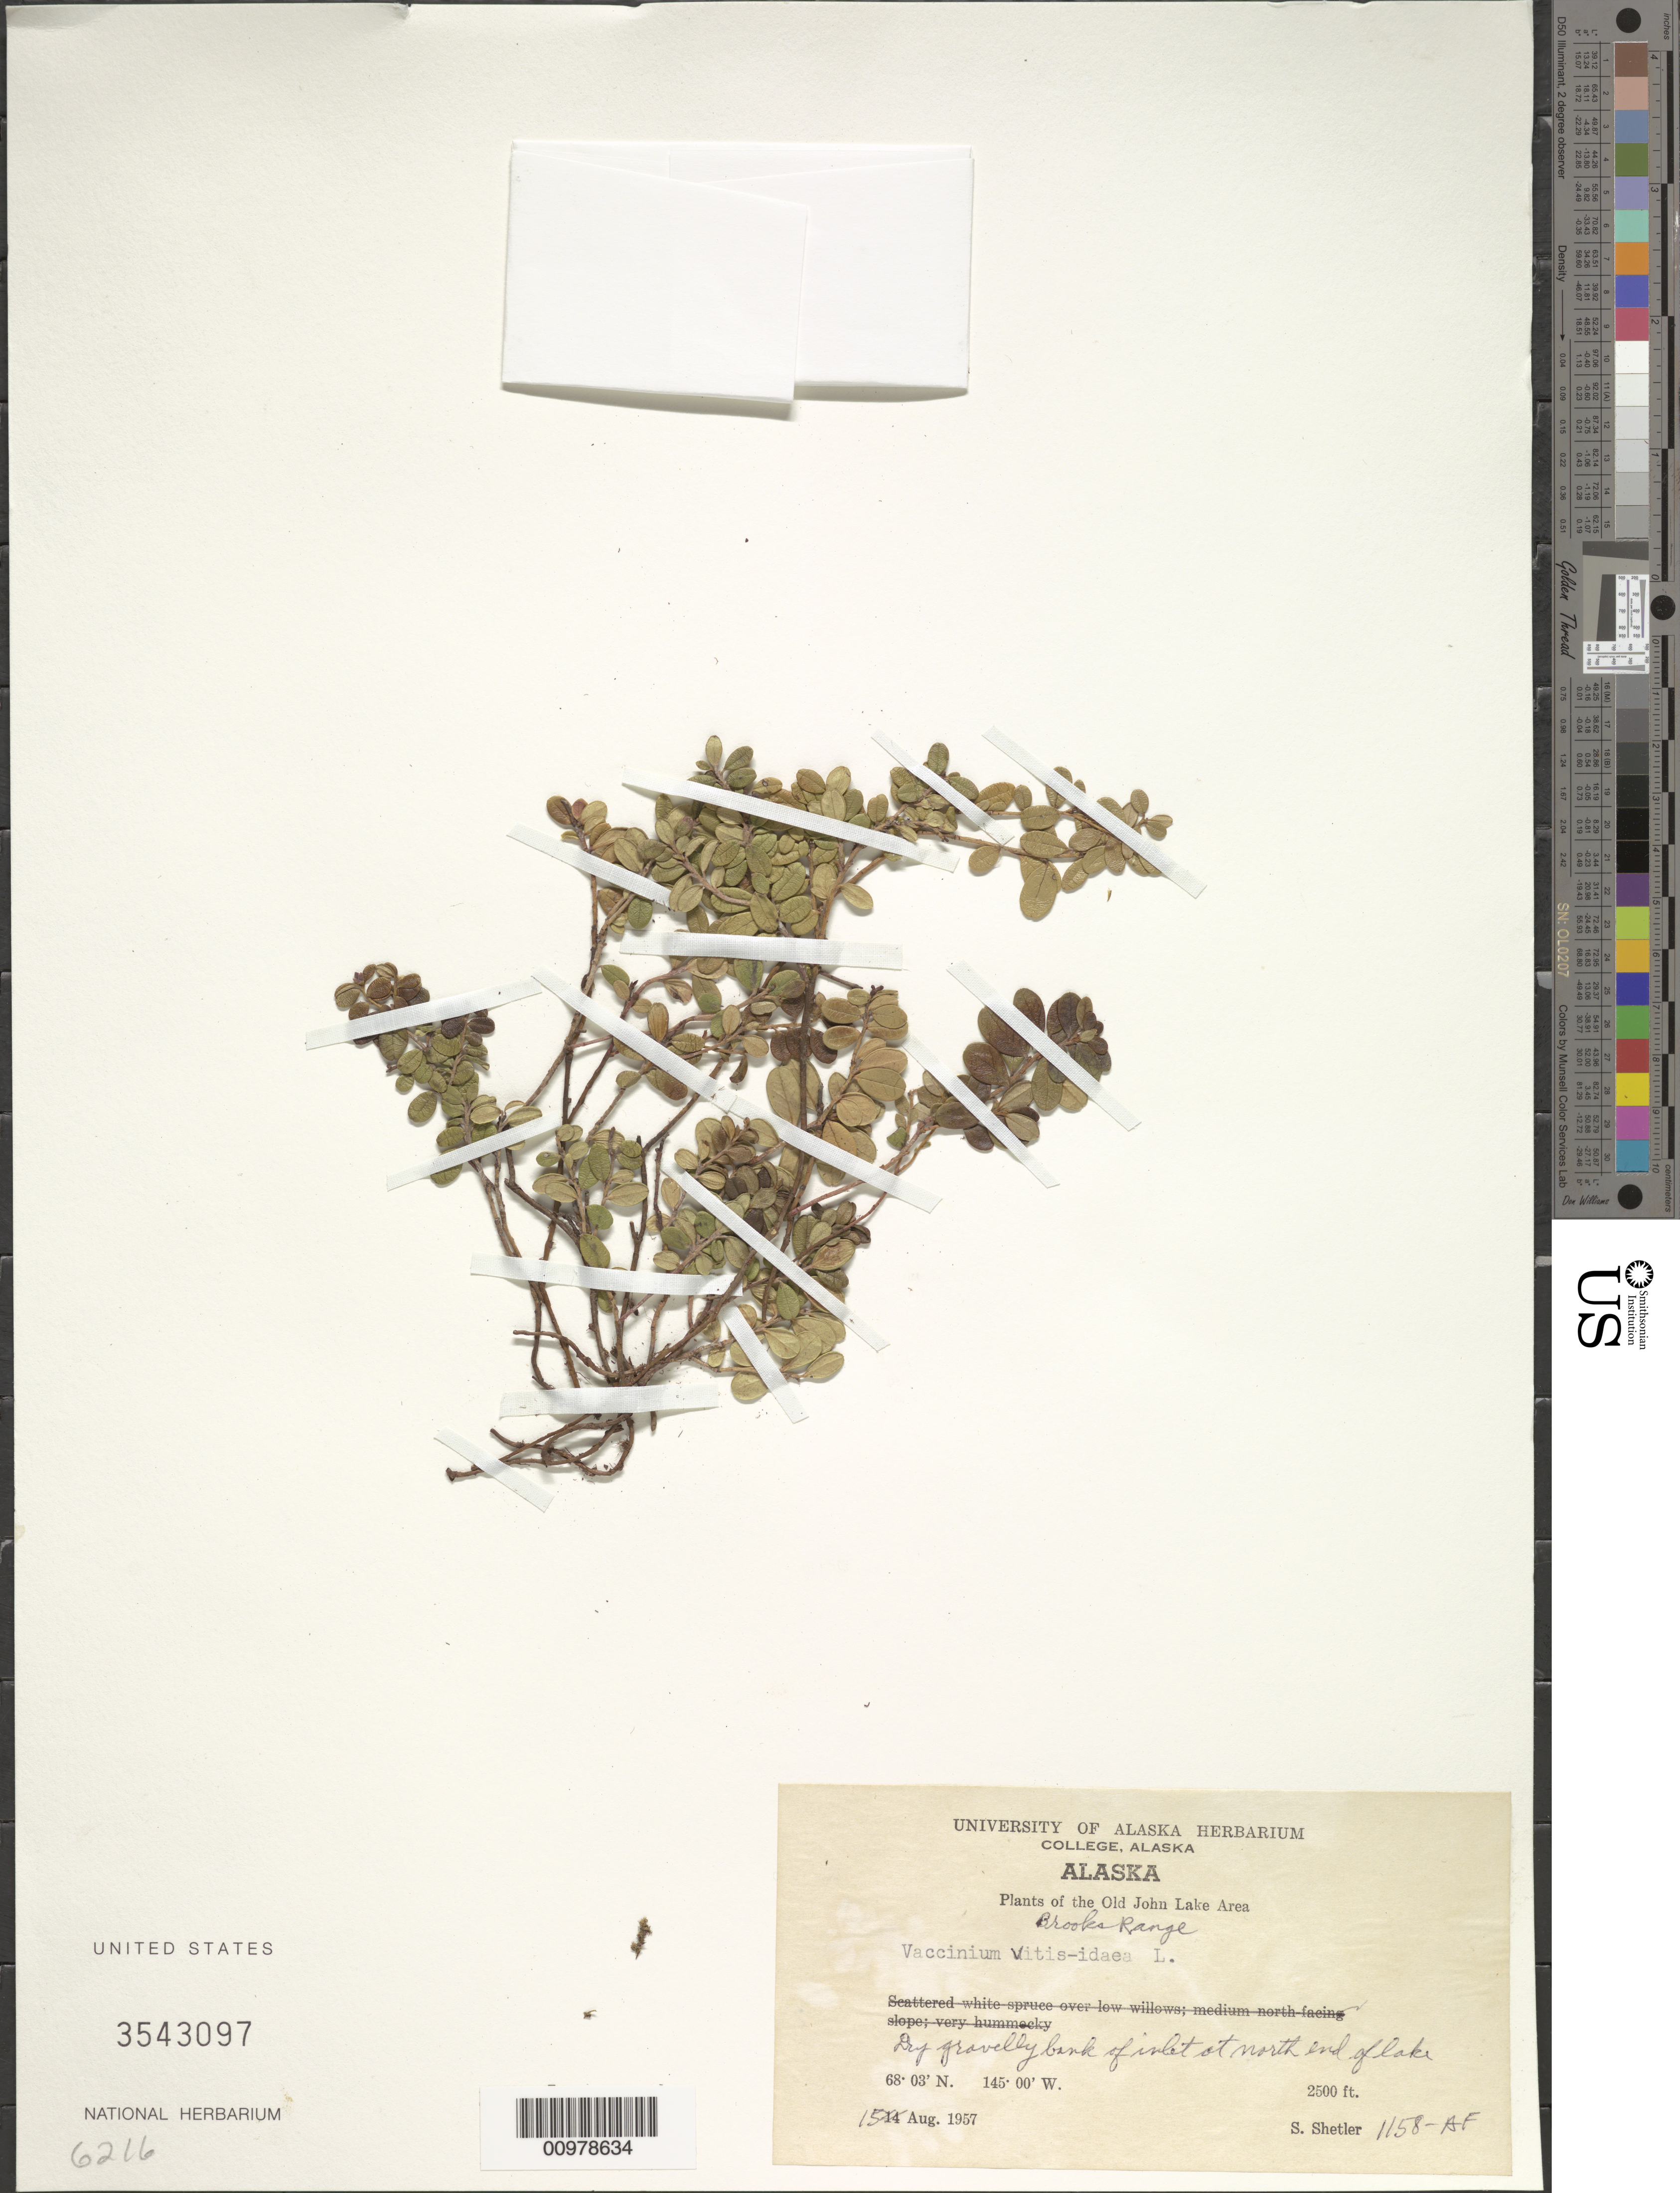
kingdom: Plantae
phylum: Tracheophyta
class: Magnoliopsida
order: Ericales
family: Ericaceae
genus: Vaccinium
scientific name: Vaccinium vitis-idaea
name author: L.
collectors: S. Shetler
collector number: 1158-AF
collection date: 1957-08-15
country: United States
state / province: Alaska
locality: Old John Lake Area. Brooks Range.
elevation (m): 762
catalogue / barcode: US 3543097